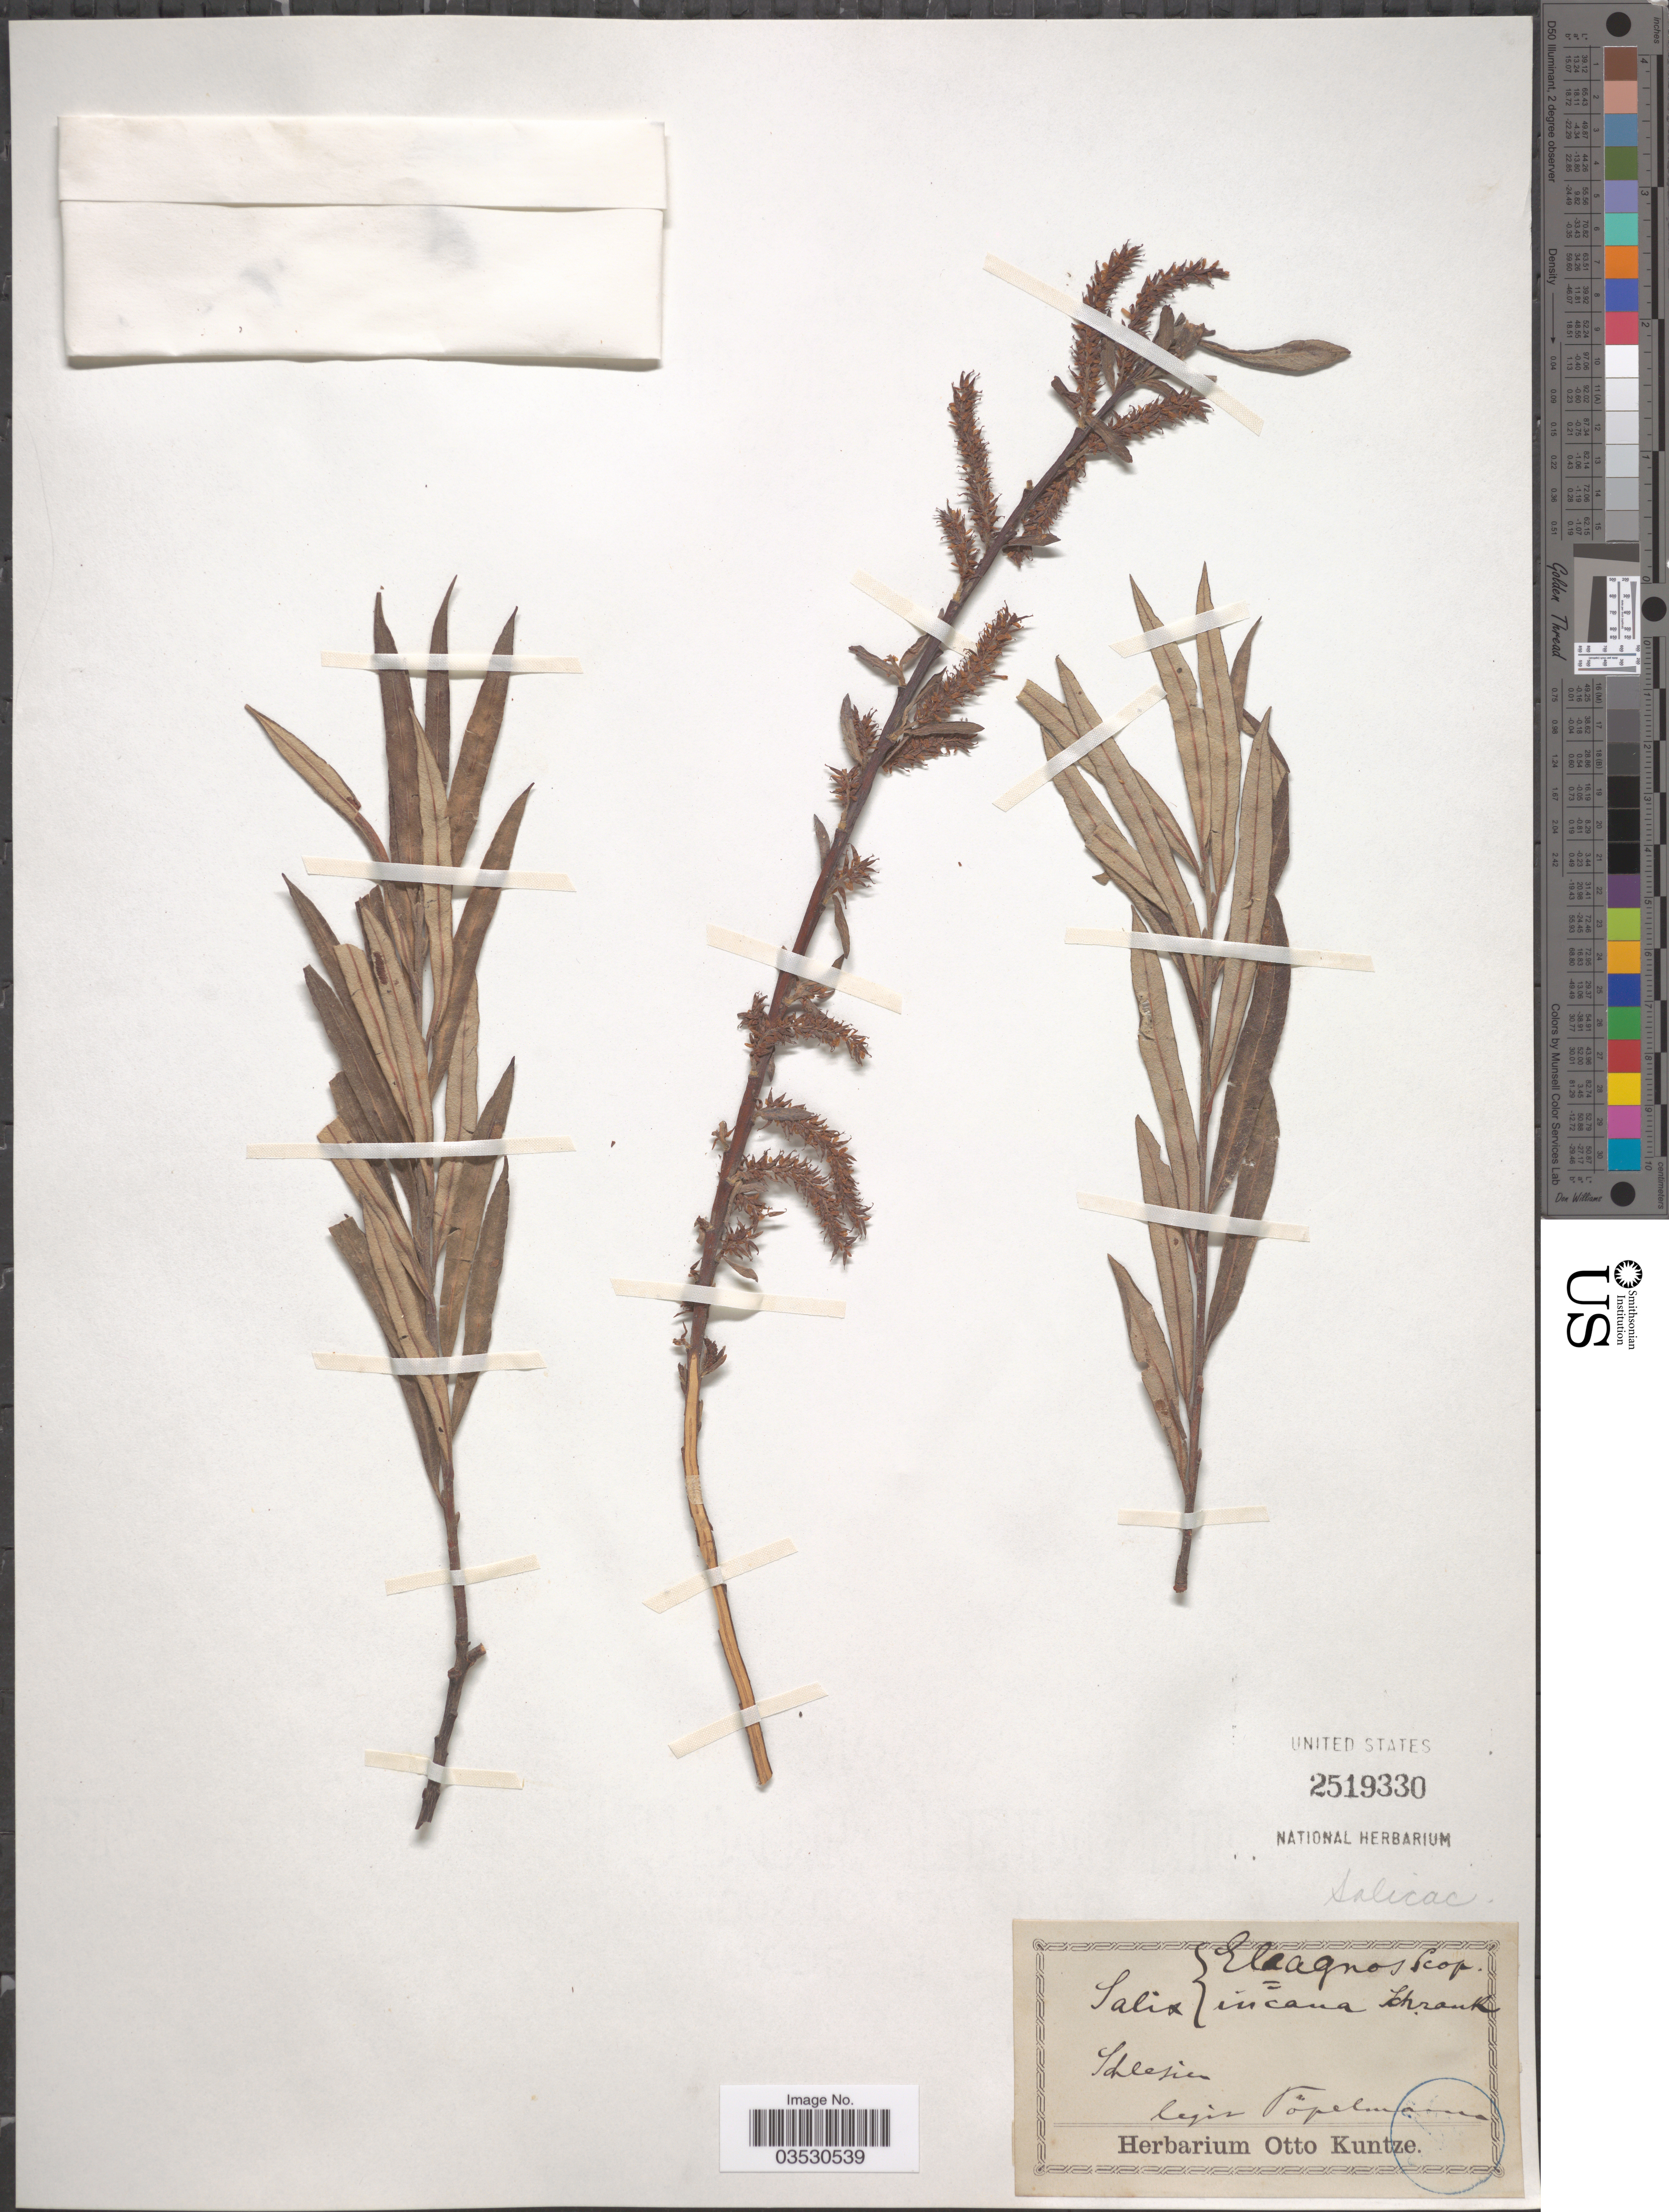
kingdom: Plantae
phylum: Tracheophyta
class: Magnoliopsida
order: Malpighiales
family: Salicaceae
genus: Salix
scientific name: Salix incana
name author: Michx.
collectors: Töpelmann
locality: Schlesien.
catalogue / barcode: US 2519330